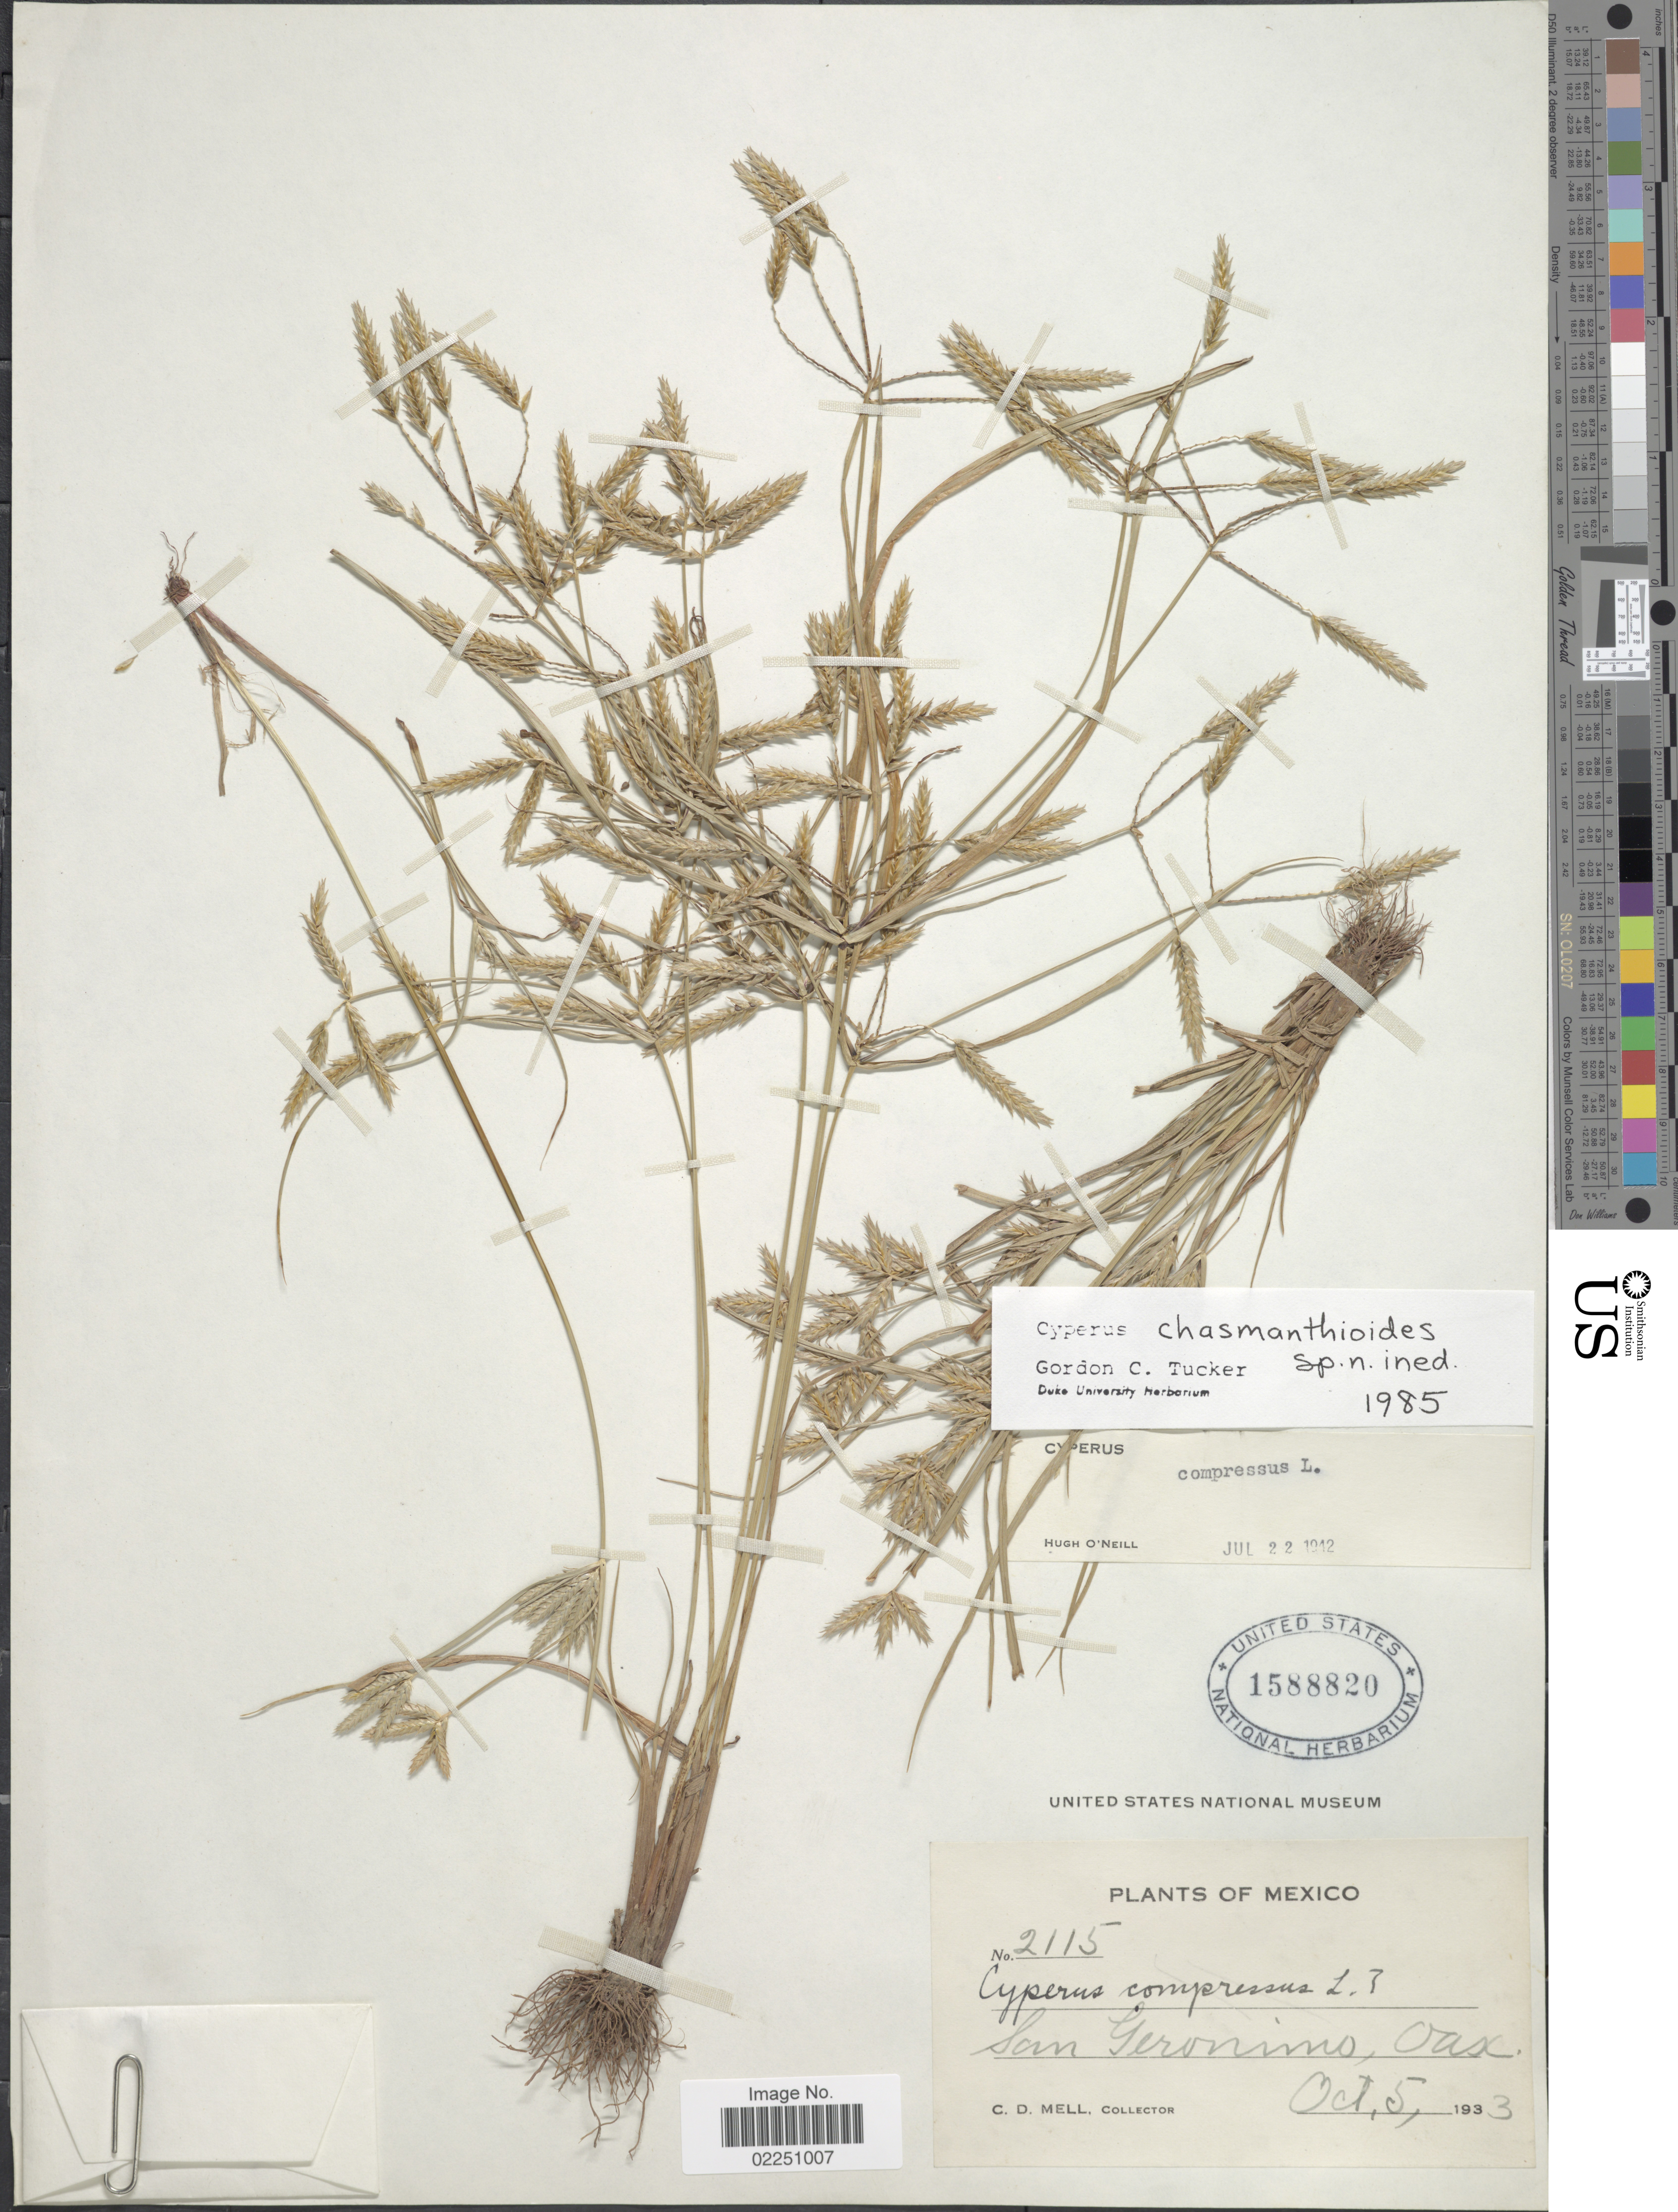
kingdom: Plantae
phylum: Tracheophyta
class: Liliopsida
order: Poales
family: Cyperaceae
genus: Cyperus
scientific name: Cyperus wilburii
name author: G.C. Tucker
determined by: Strong, Mark T., (BOT), Smithsonian Institution - National Museum of Natural History (UNITED STATES)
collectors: C. D. Mell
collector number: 2115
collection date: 1933-10-05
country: Mexico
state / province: Oaxaca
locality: San Geronimo, Oax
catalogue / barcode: US 1588820